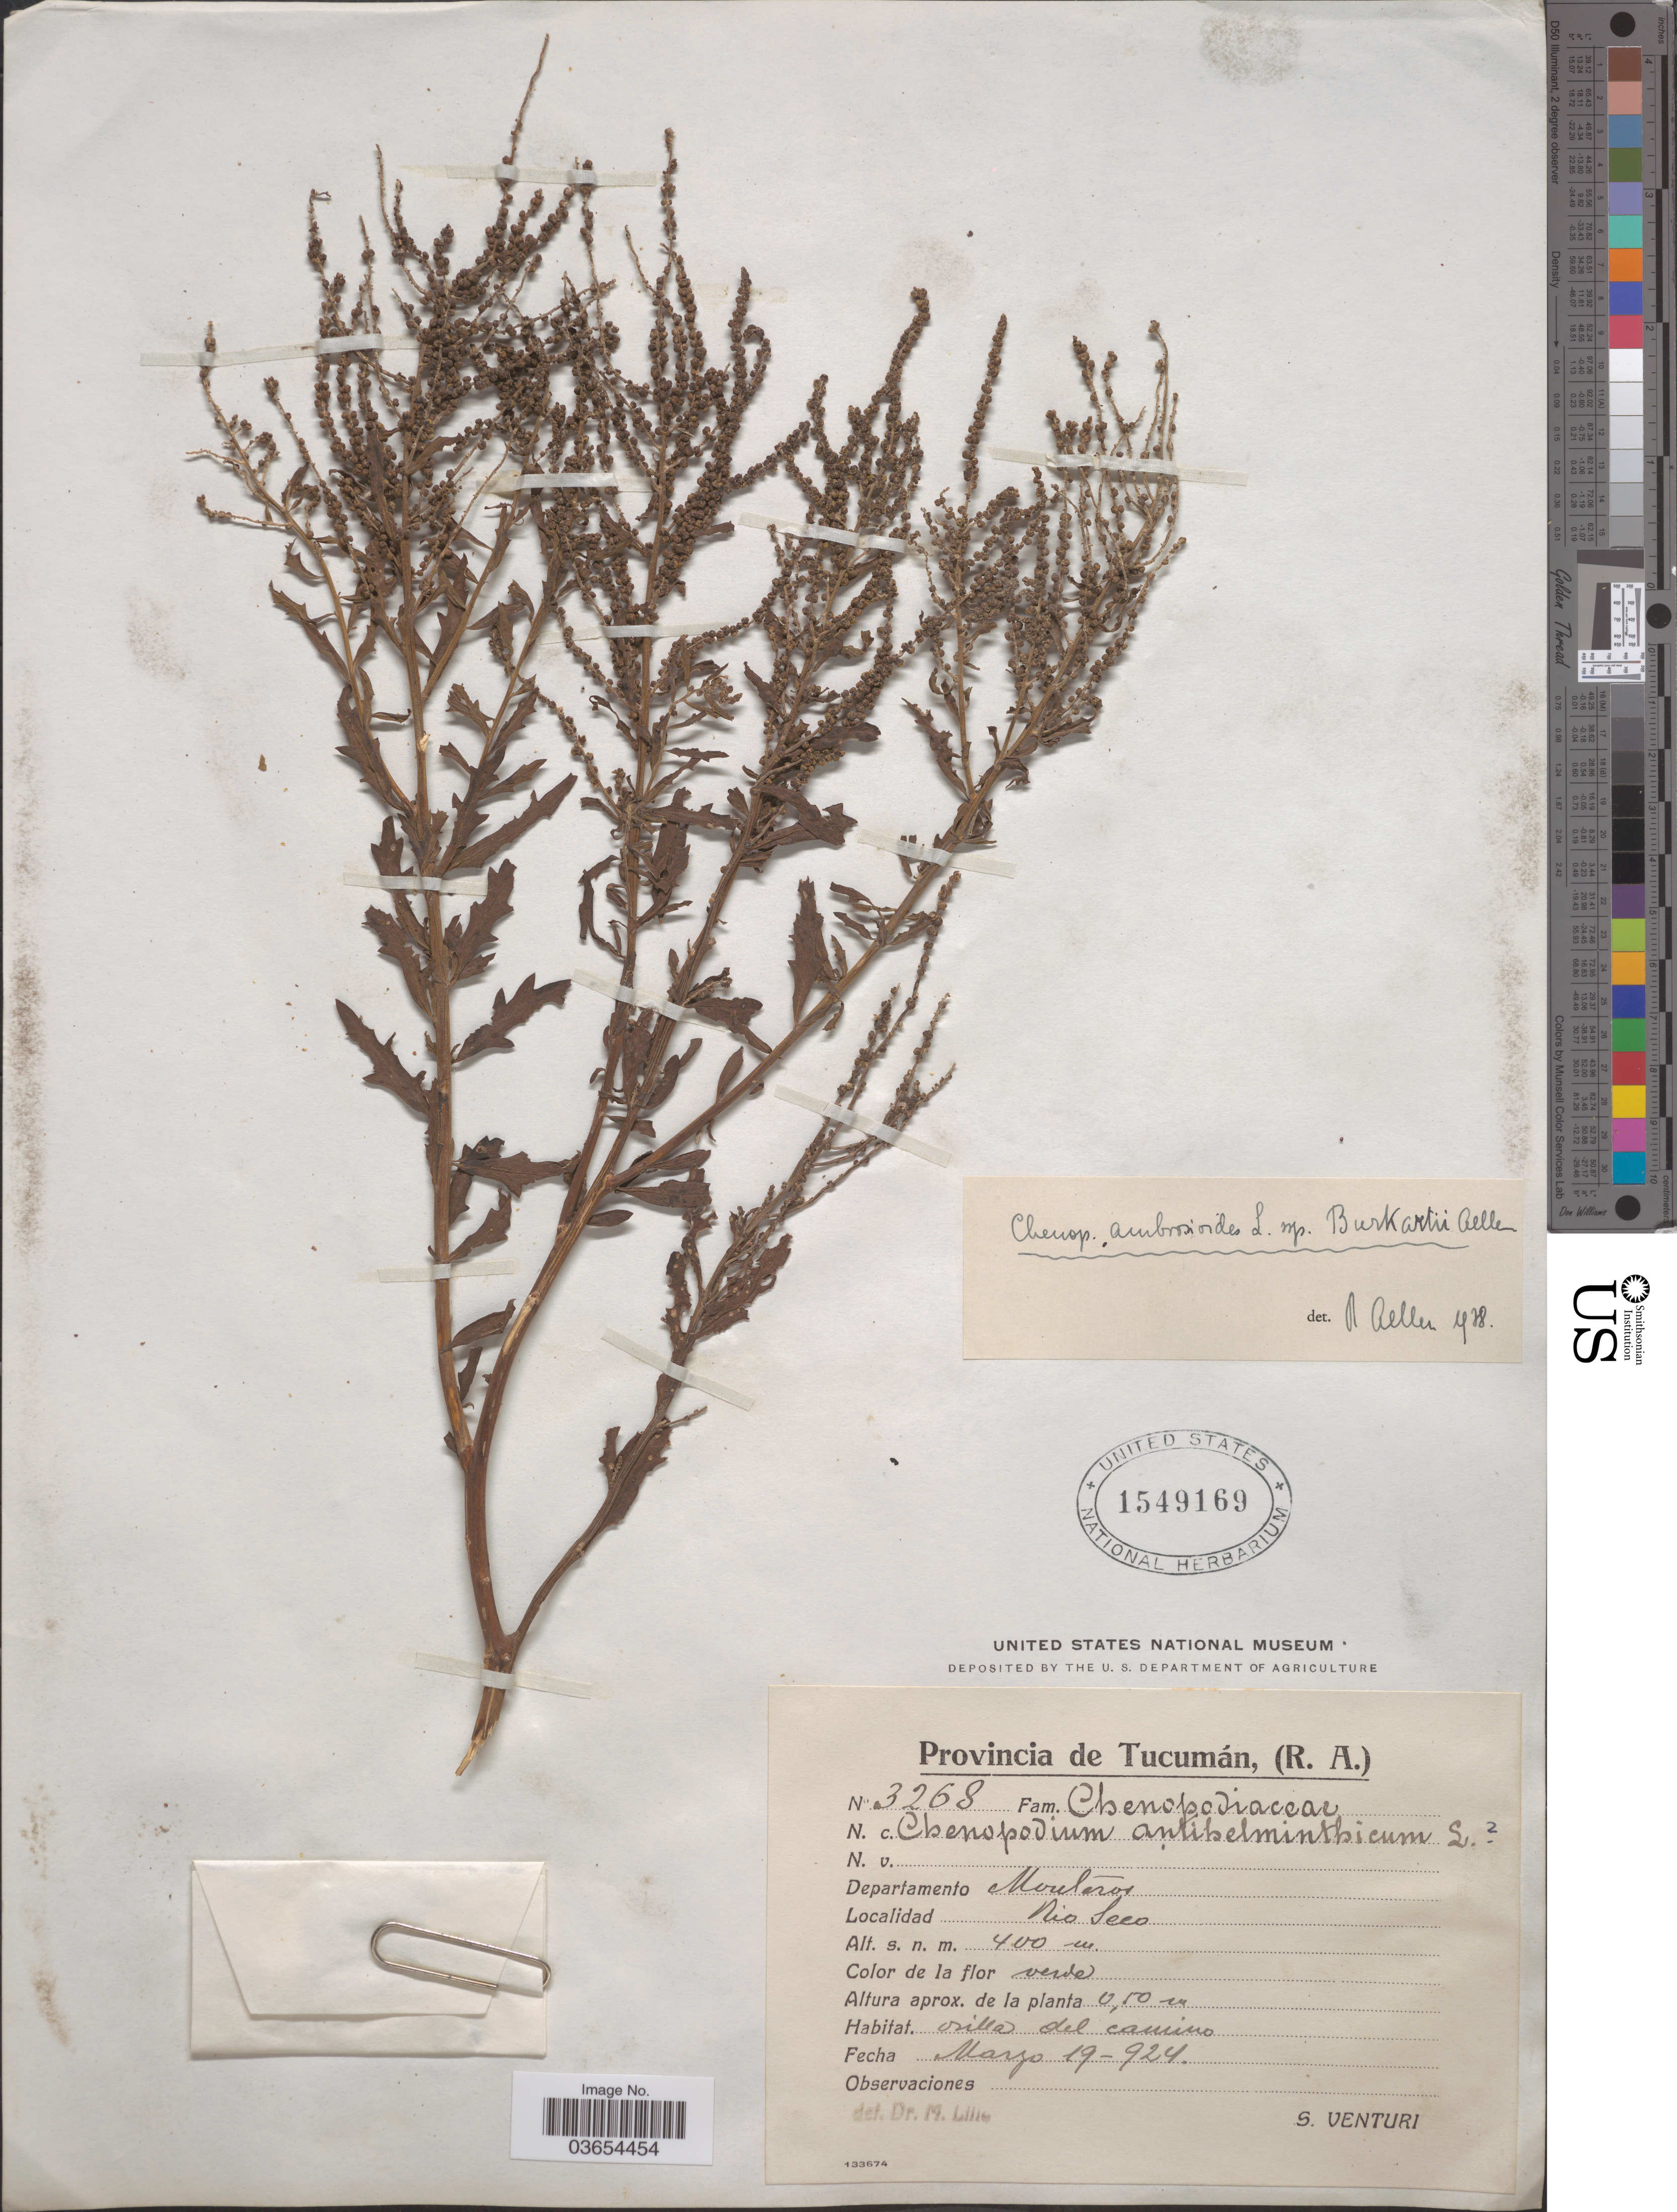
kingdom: Plantae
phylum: Tracheophyta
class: Magnoliopsida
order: Caryophyllales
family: Amaranthaceae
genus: Chenopodium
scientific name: Chenopodium ambrosioides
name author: L.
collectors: S. Venturi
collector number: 3268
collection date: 1924-03-19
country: Argentina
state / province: Tucuman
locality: Departamento Monteros. Rio Seco.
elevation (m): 400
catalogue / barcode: US 1549169